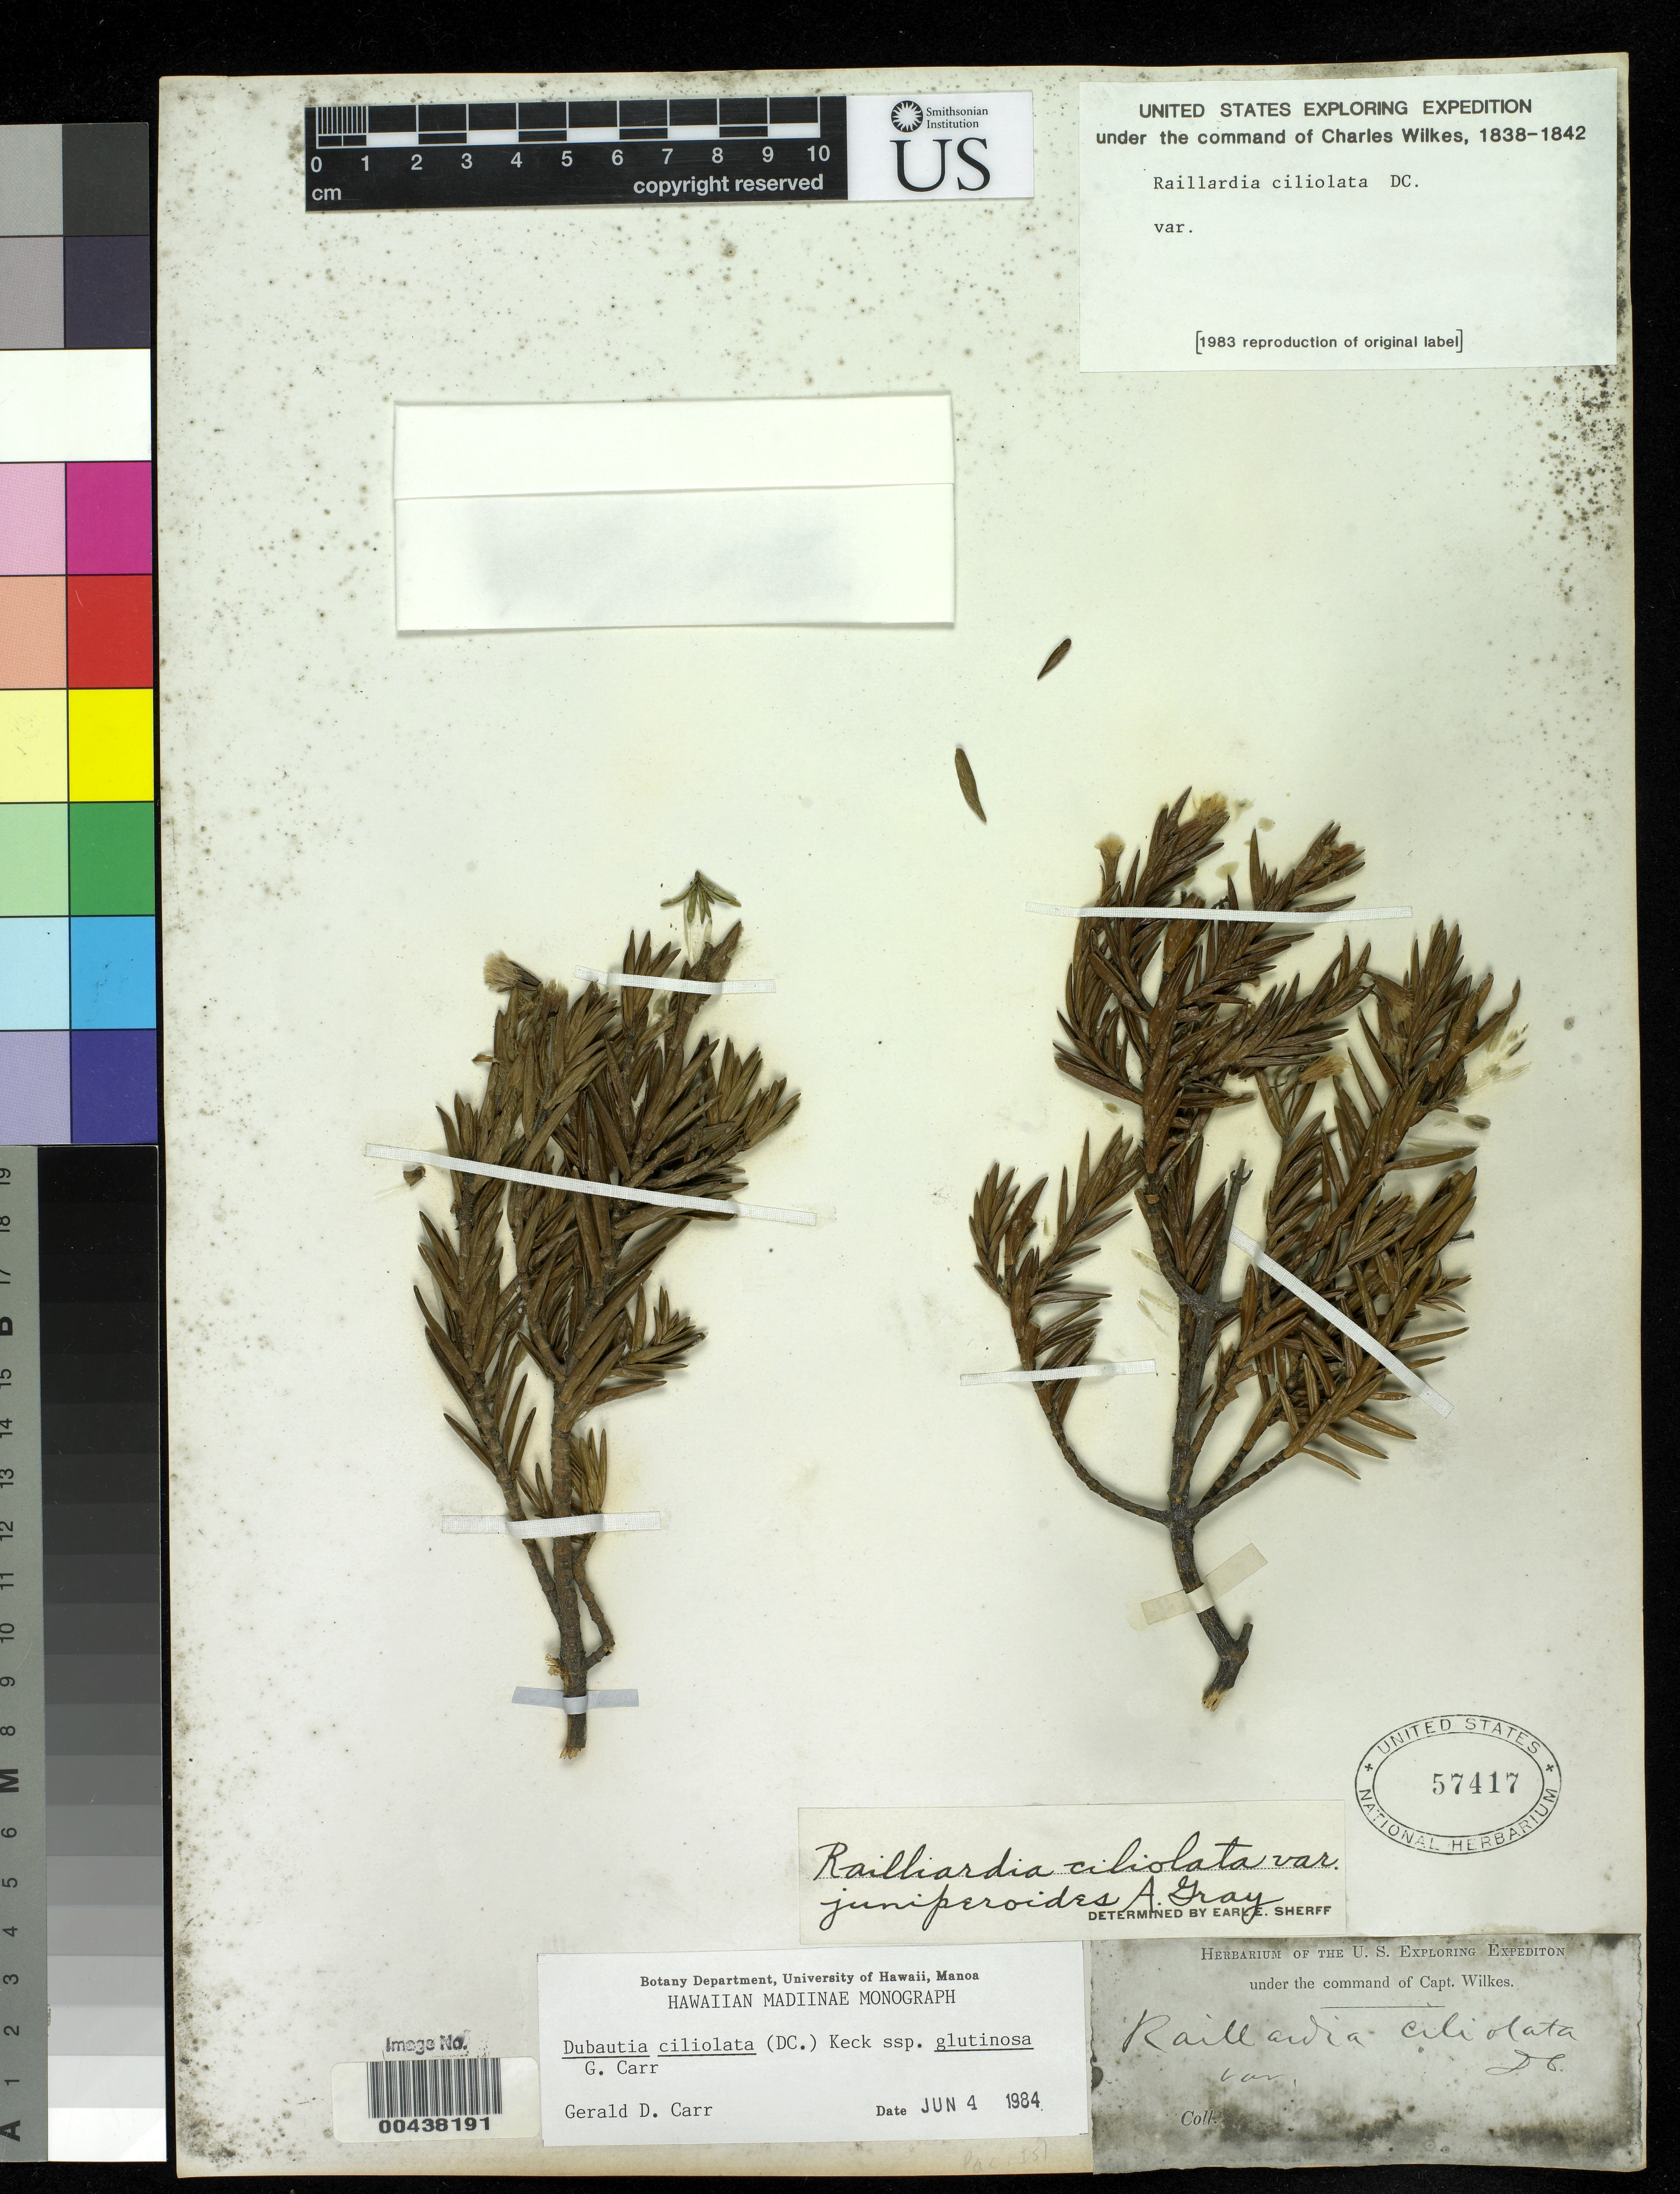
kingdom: Plantae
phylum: Tracheophyta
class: Magnoliopsida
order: Asterales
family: Asteraceae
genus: Dubautia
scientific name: Dubautia ciliolata subsp. glutinosa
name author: G.D. Carr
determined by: Carr, G. D.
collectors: Wilkes Explor. Exped.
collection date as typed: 1838 to -- --- 1842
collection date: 1838/1842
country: United States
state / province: Hawaii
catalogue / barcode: US 57417